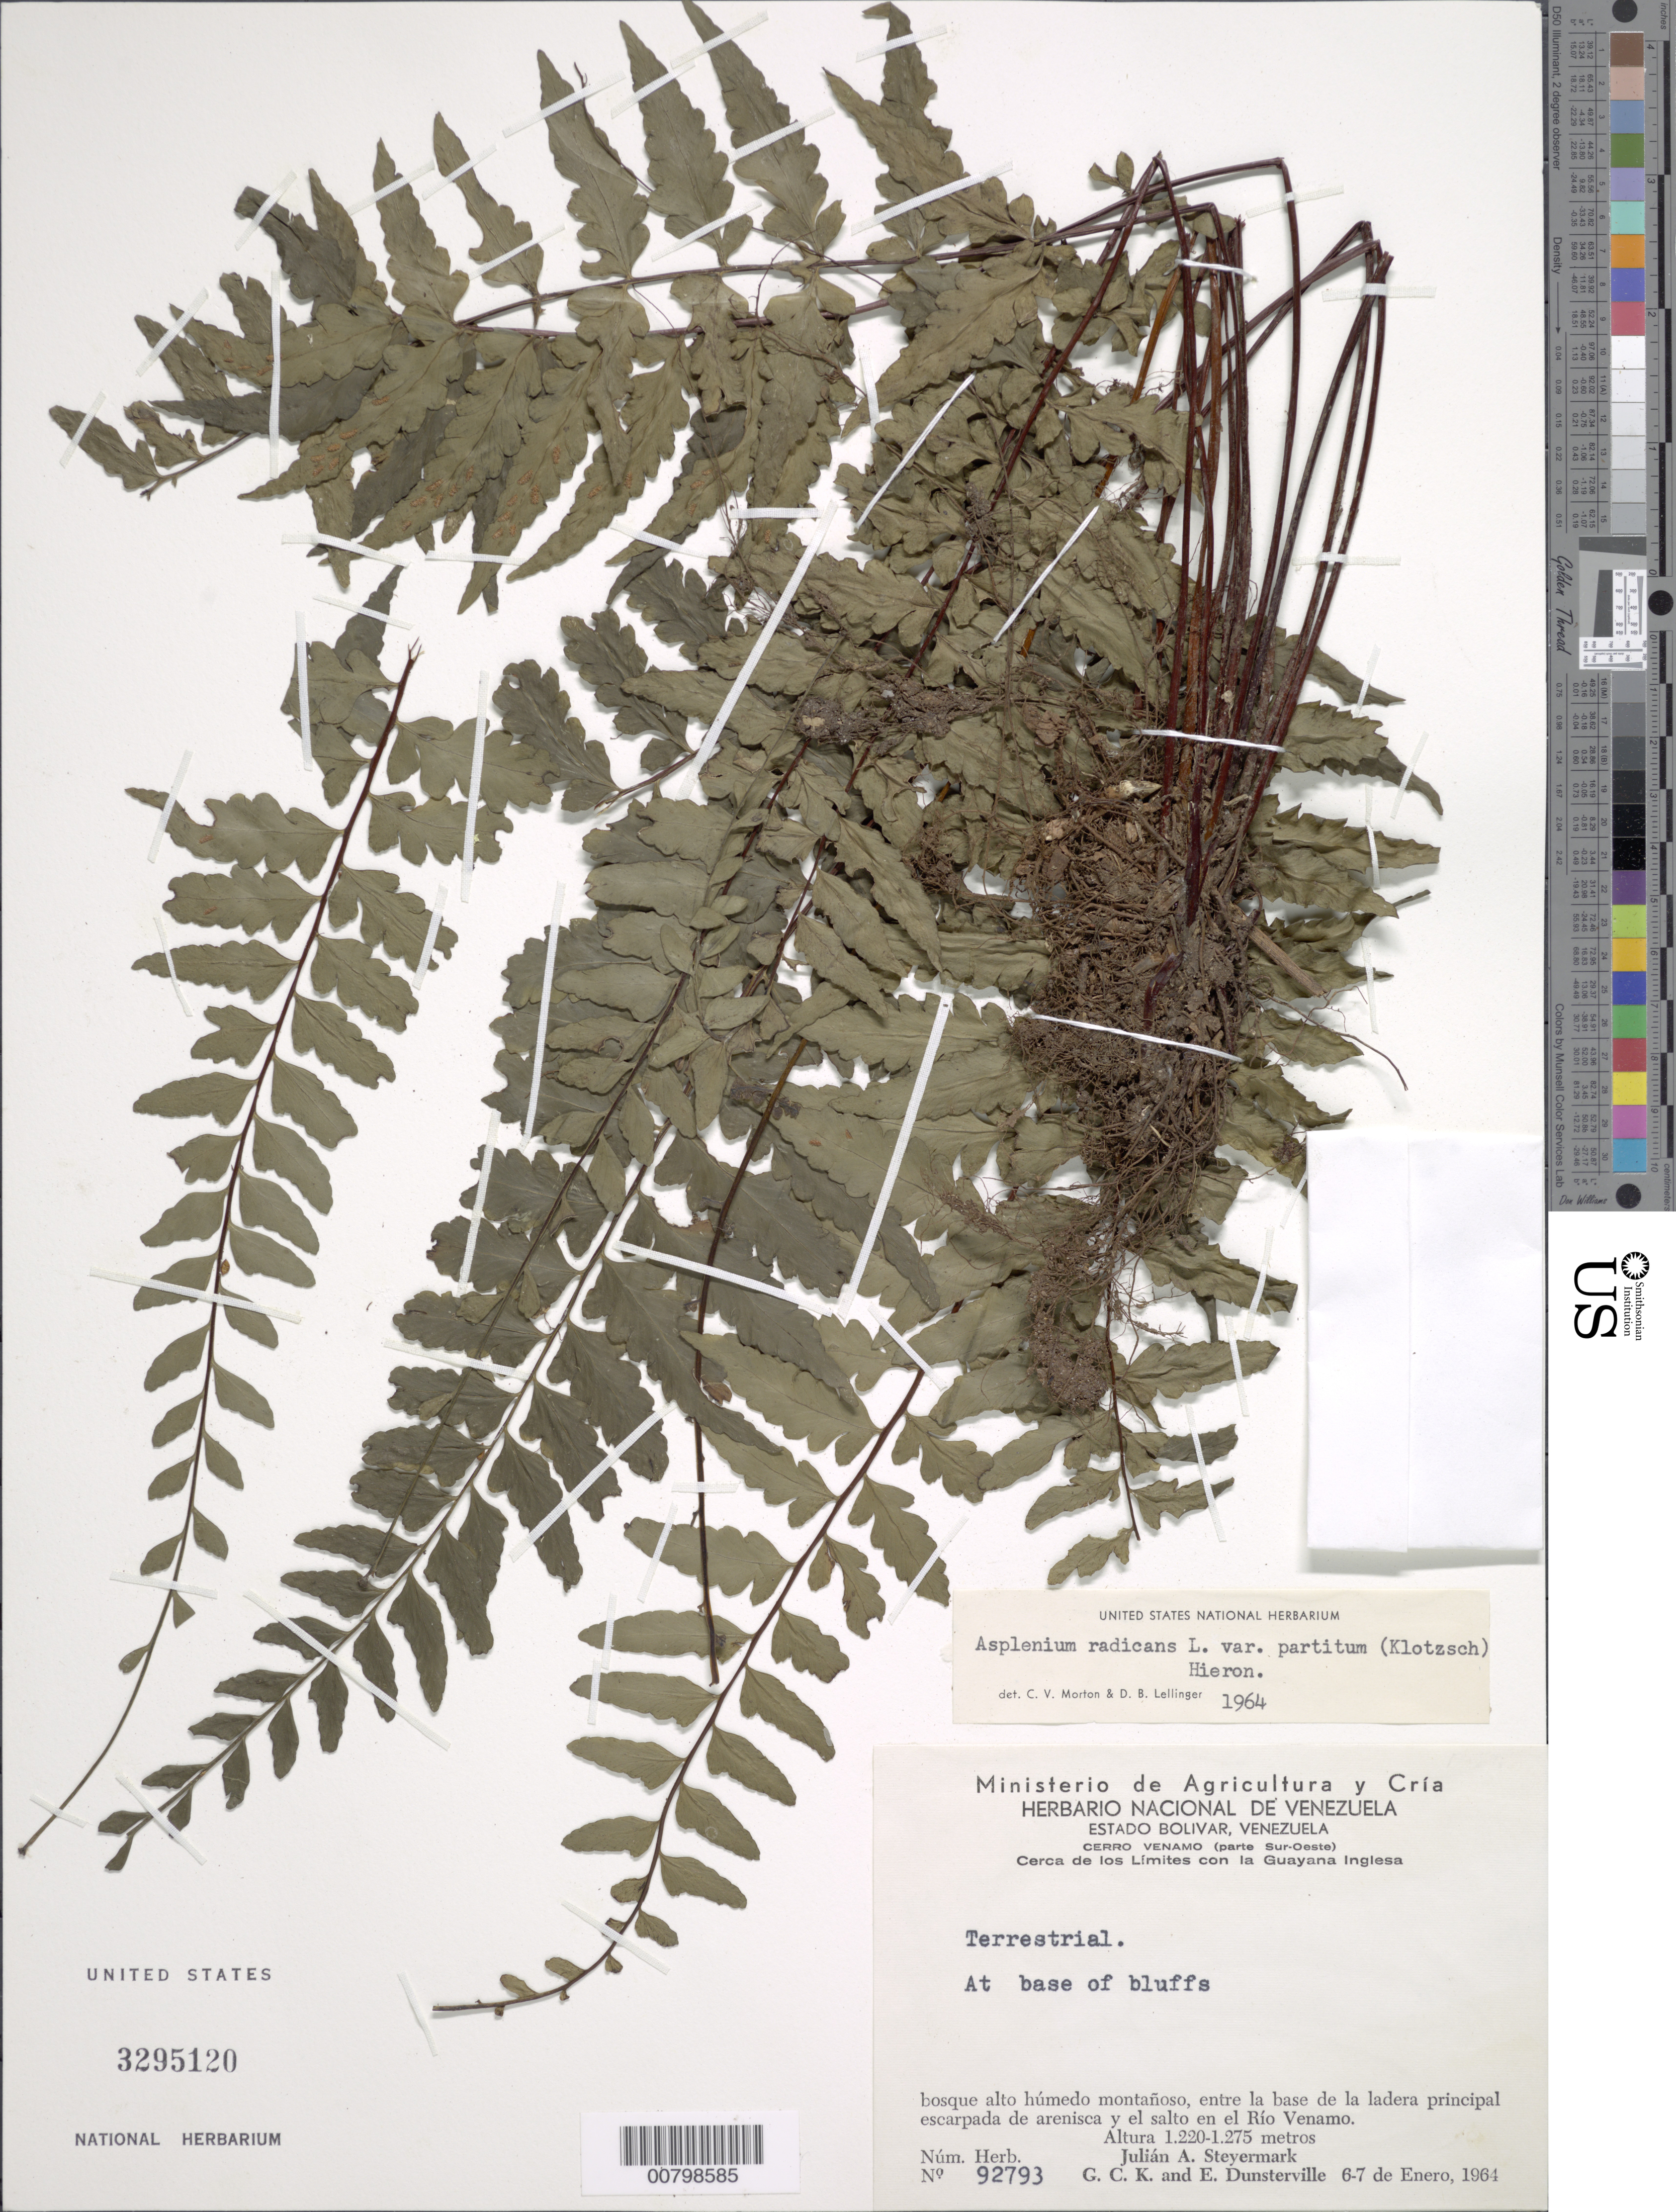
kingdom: Plantae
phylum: Tracheophyta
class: Polypodiopsida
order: Polypodiales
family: Aspleniaceae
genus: Asplenium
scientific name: Asplenium radicans var. radicans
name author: L.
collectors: J. Steyermark, G. C. K. Dunsterville & E. Dunsterville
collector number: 92793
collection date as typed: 6-Jan-64 to 7-Jan-64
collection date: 1964-01-06/1964-01-07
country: Venezuela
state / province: Bolívar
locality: Cerro Venamo (parte Sur-Oeste), Río Venamo, cerca de los limites con la Guayana Inglesa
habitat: Bosque alto humedo montanoso, entre la base de la ladera principal escarpada de arenisca y el salto en el rio; at base of bluffs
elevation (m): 1220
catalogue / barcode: US 3295120